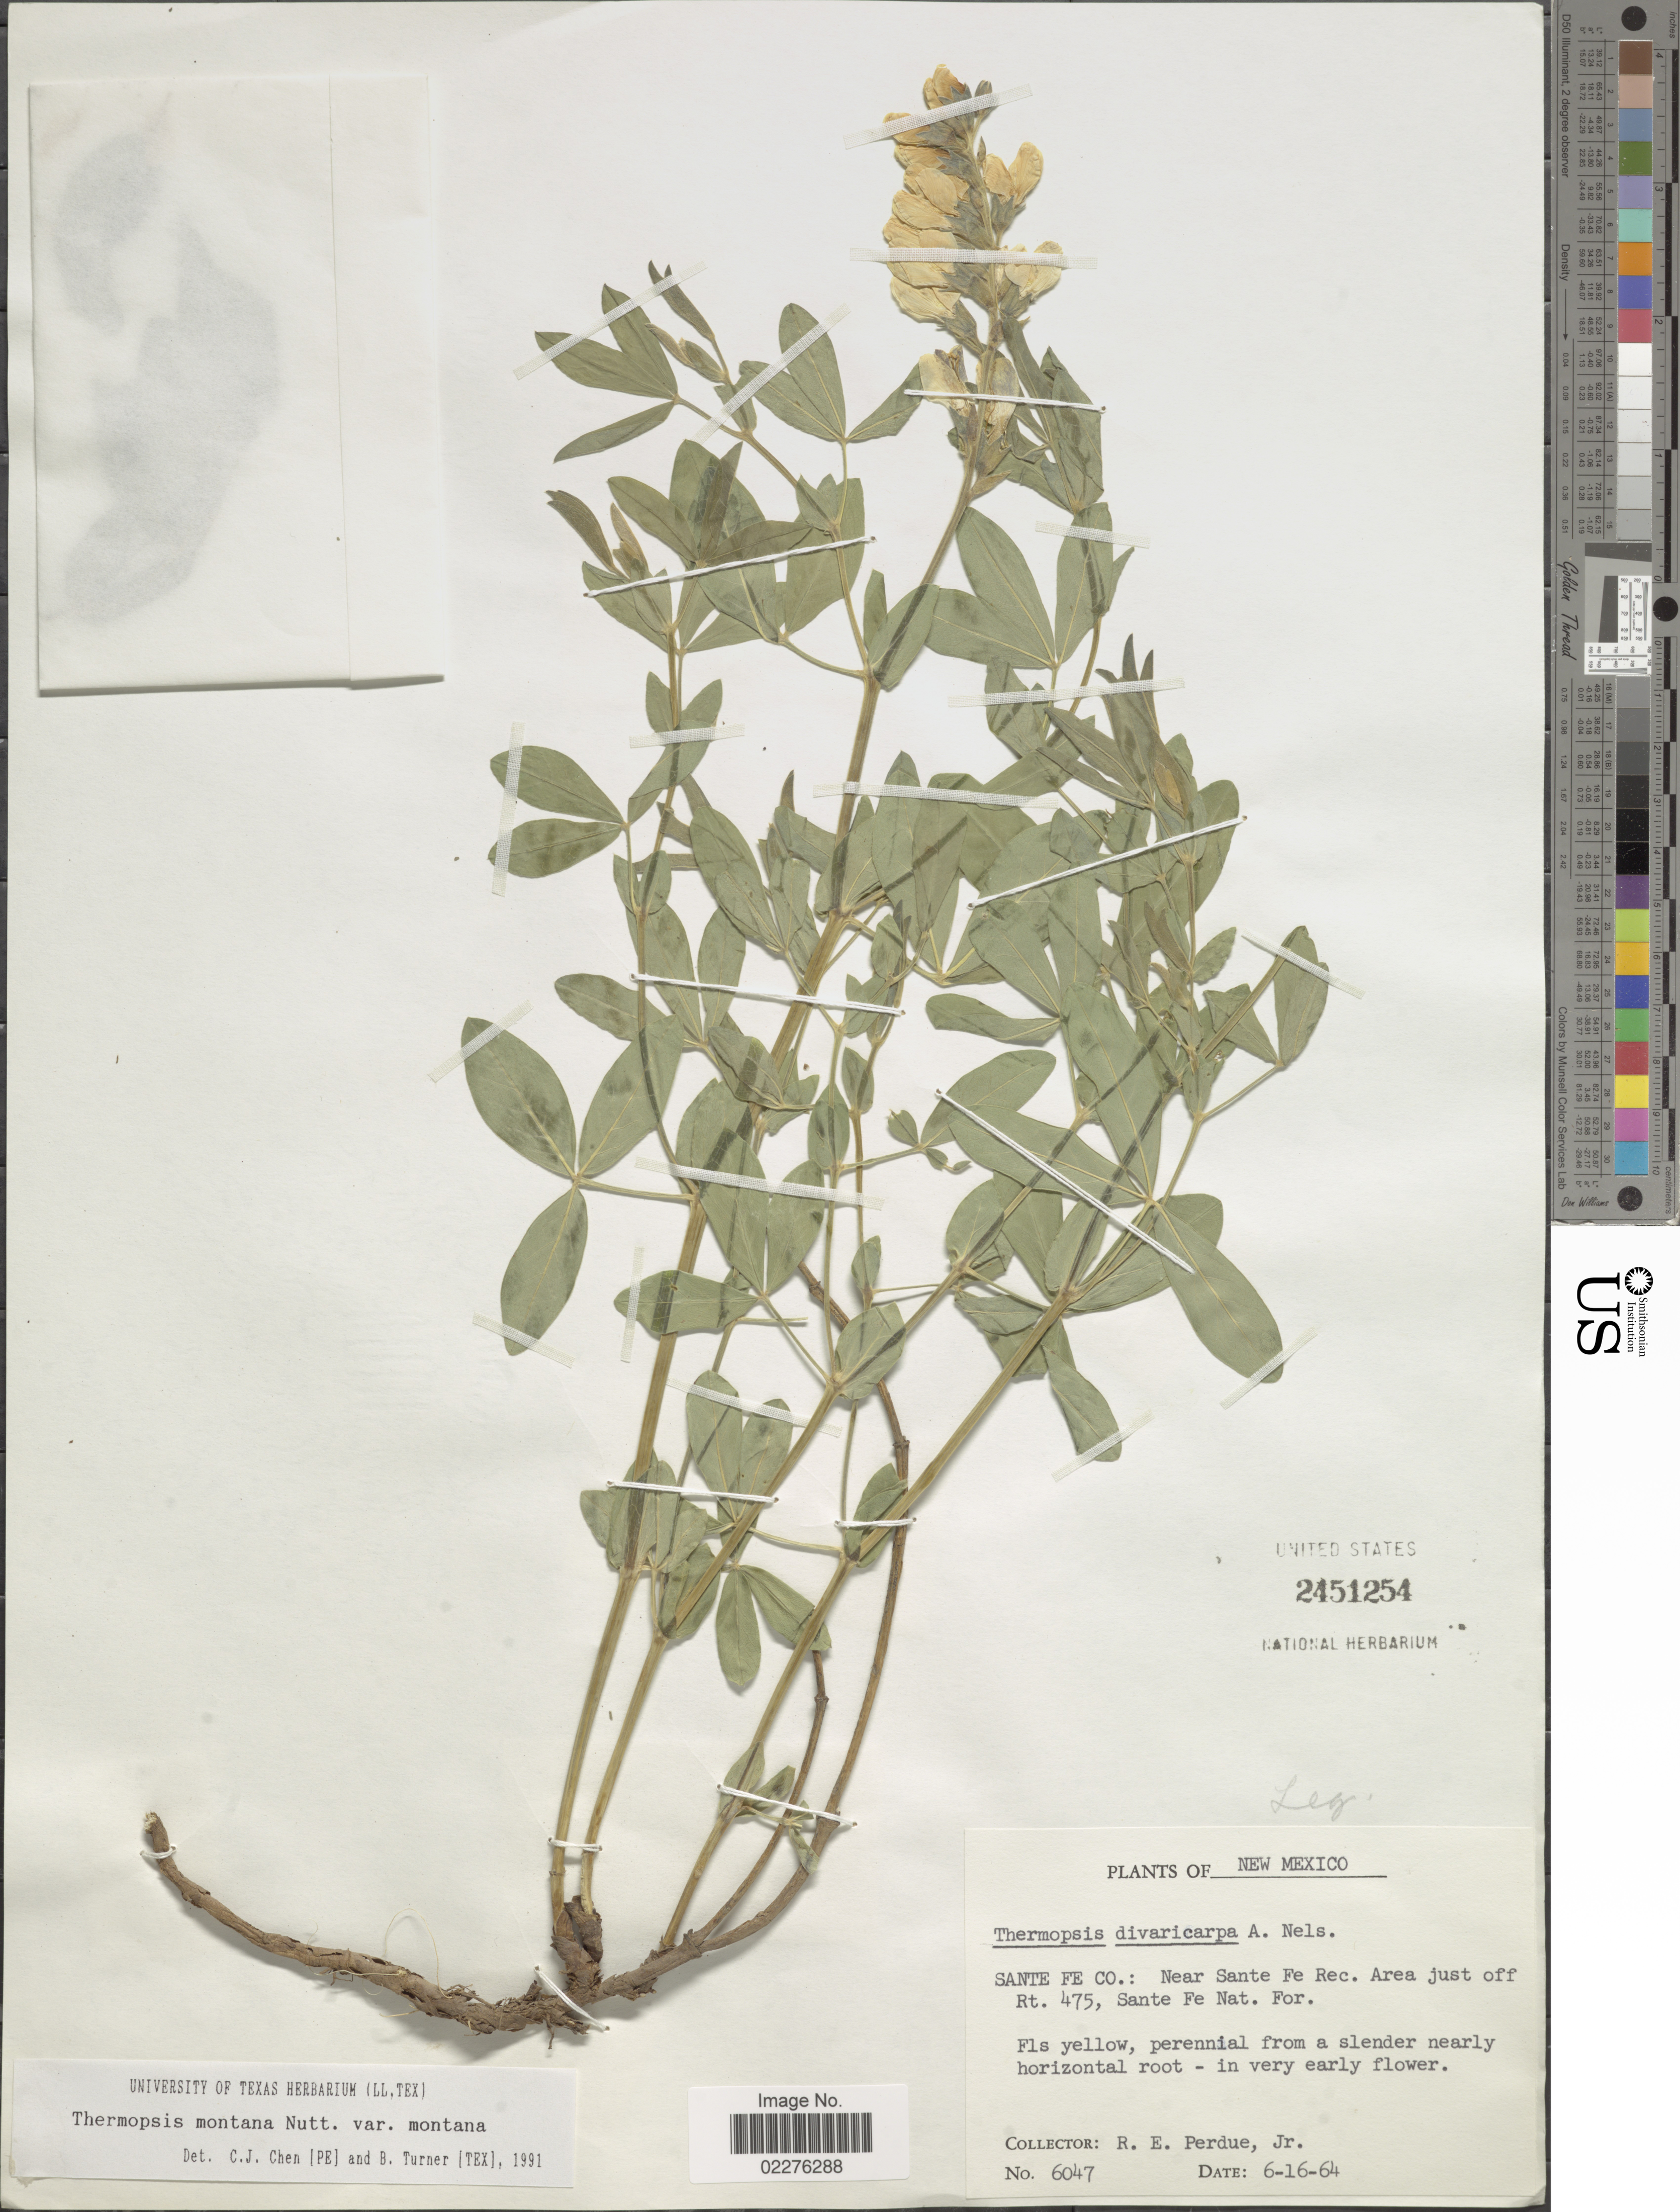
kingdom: Plantae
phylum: Tracheophyta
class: Magnoliopsida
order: Fabales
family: Fabaceae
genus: Thermopsis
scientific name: Thermopsis montana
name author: Nutt.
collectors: R. E. Perdue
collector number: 6047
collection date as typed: Transcribed d/m/y: 16/6/64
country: United States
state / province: New Mexico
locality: Santa Fe Co: Near Sante Fe Rec. Area just off Rt 475, Sante Nat For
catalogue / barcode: US 2451254